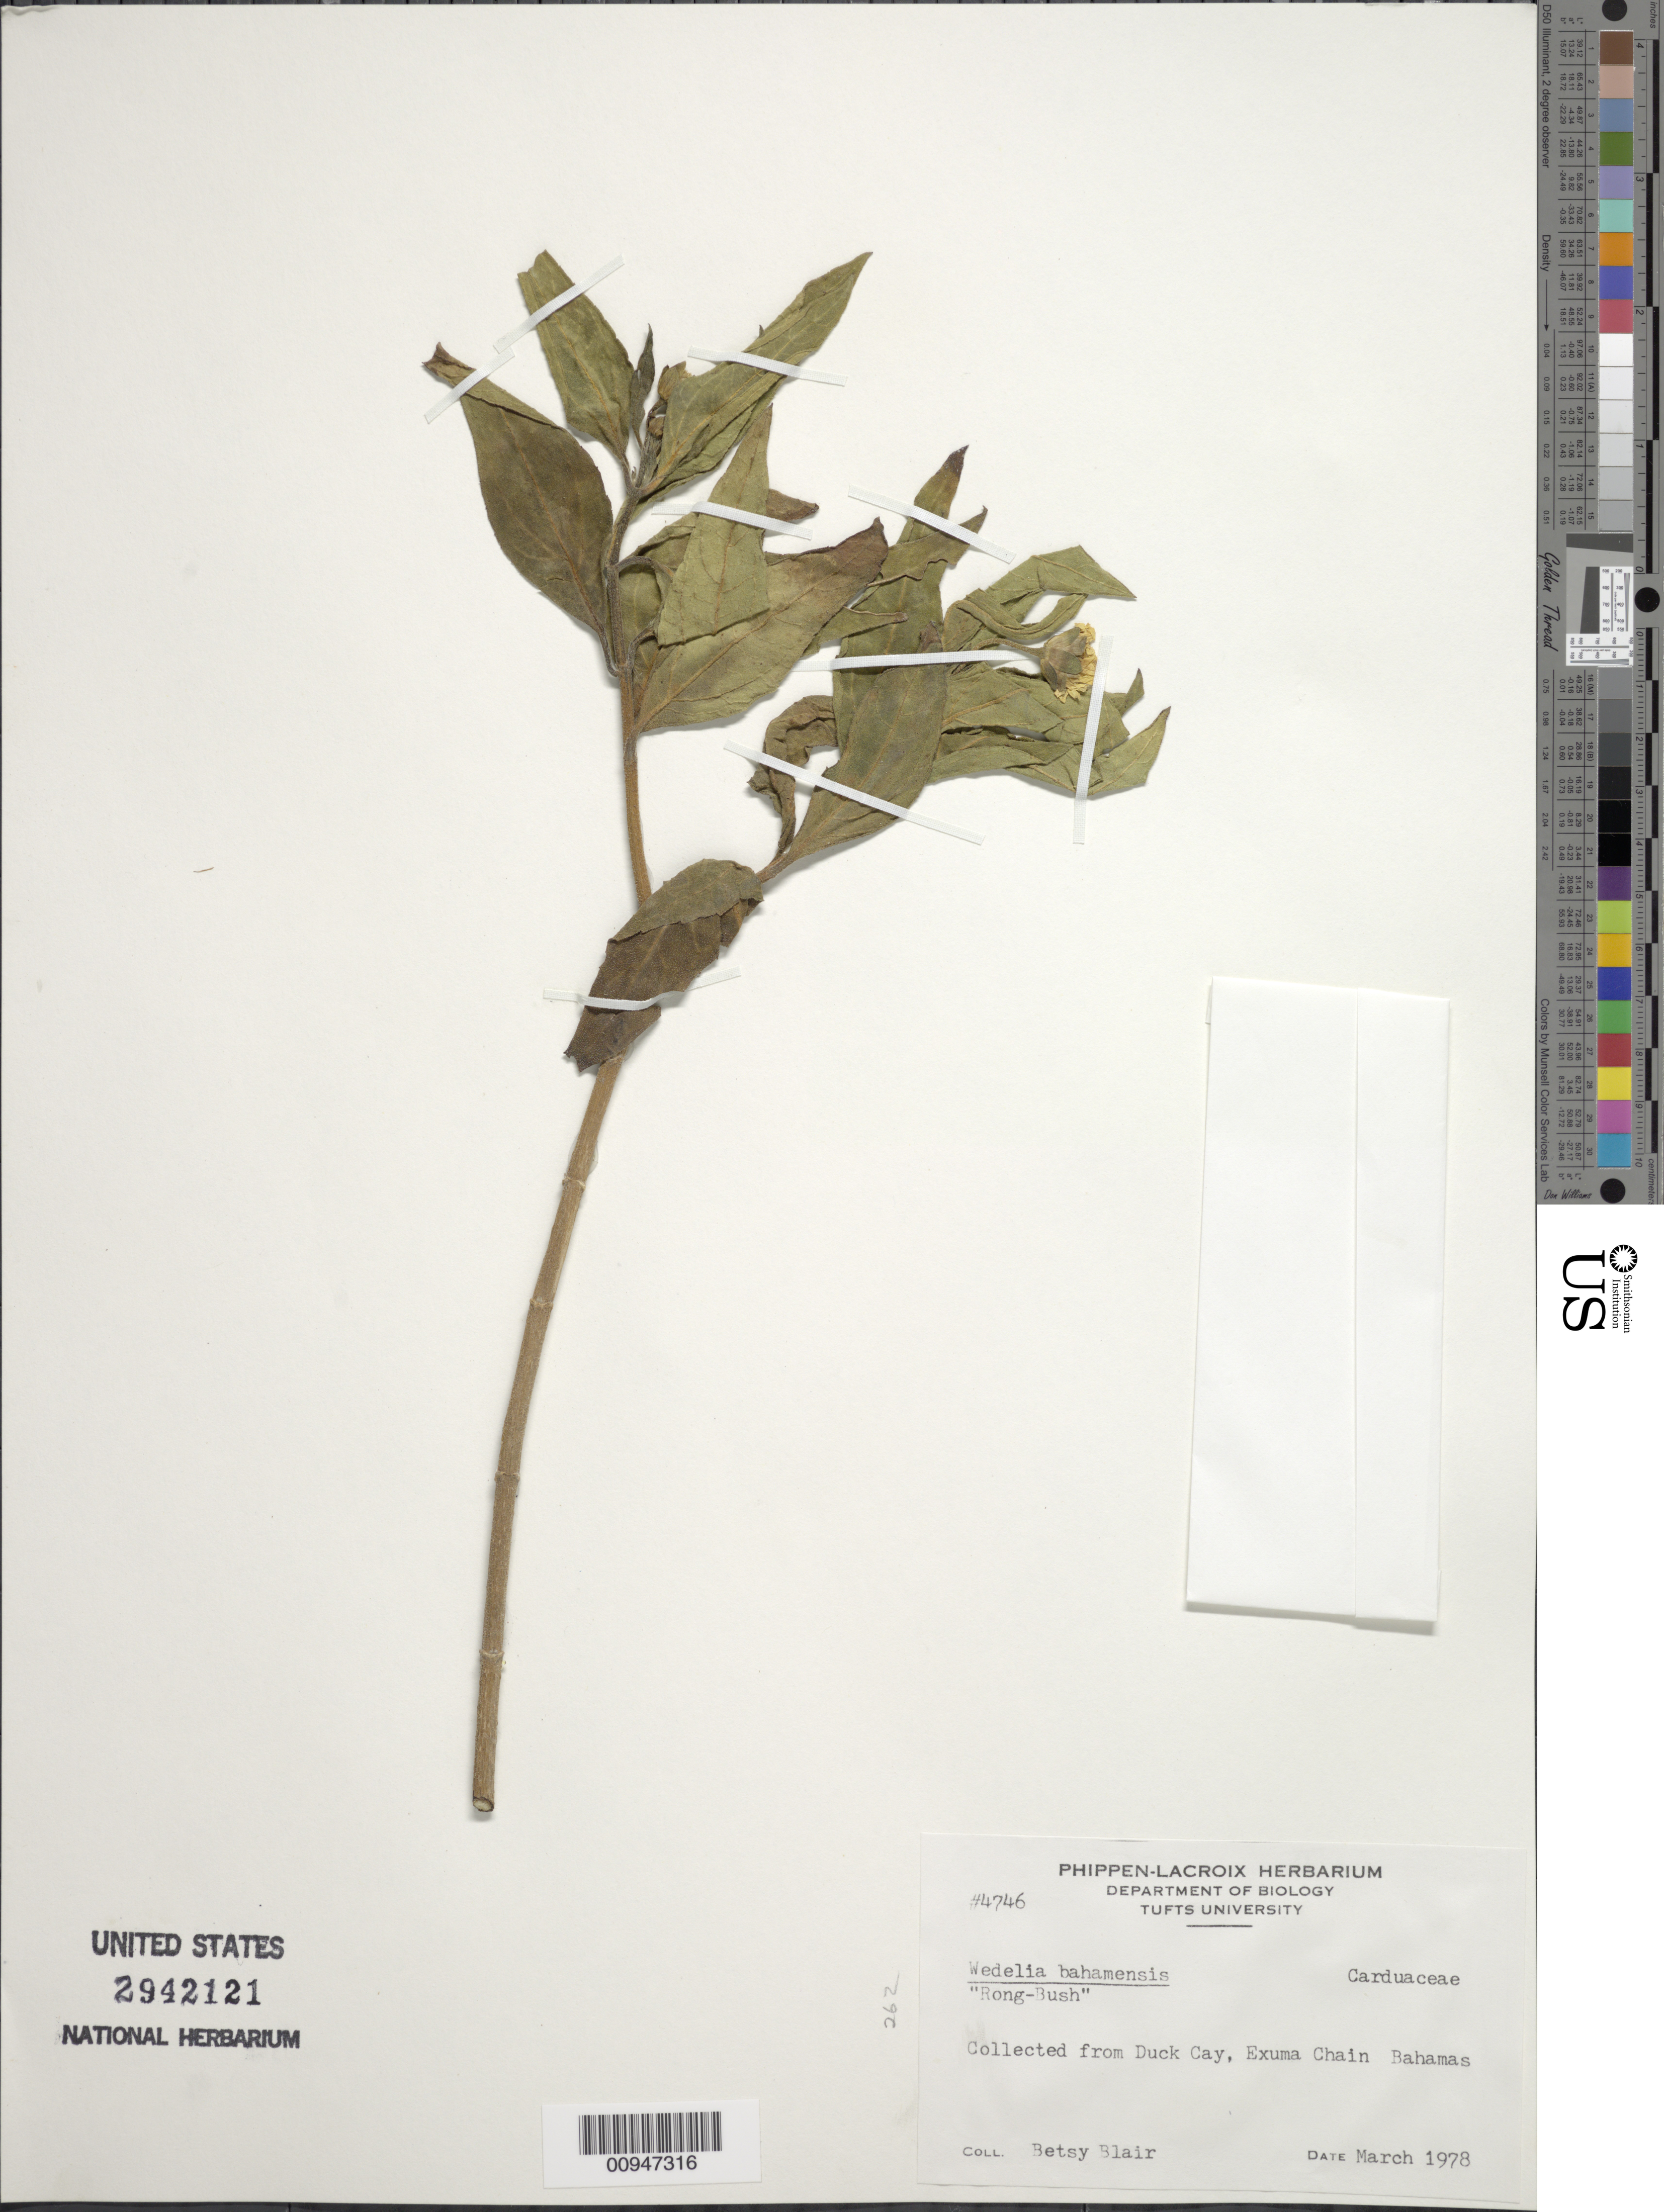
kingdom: Plantae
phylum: Tracheophyta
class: Magnoliopsida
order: Asterales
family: Asteraceae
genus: Wedelia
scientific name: Wedelia bahiensis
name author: H. Rob.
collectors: B. Blair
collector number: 4746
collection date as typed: Mar 1978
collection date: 1978-03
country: Bahamas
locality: Duck Cay, Exuma Chain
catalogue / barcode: US 2942121